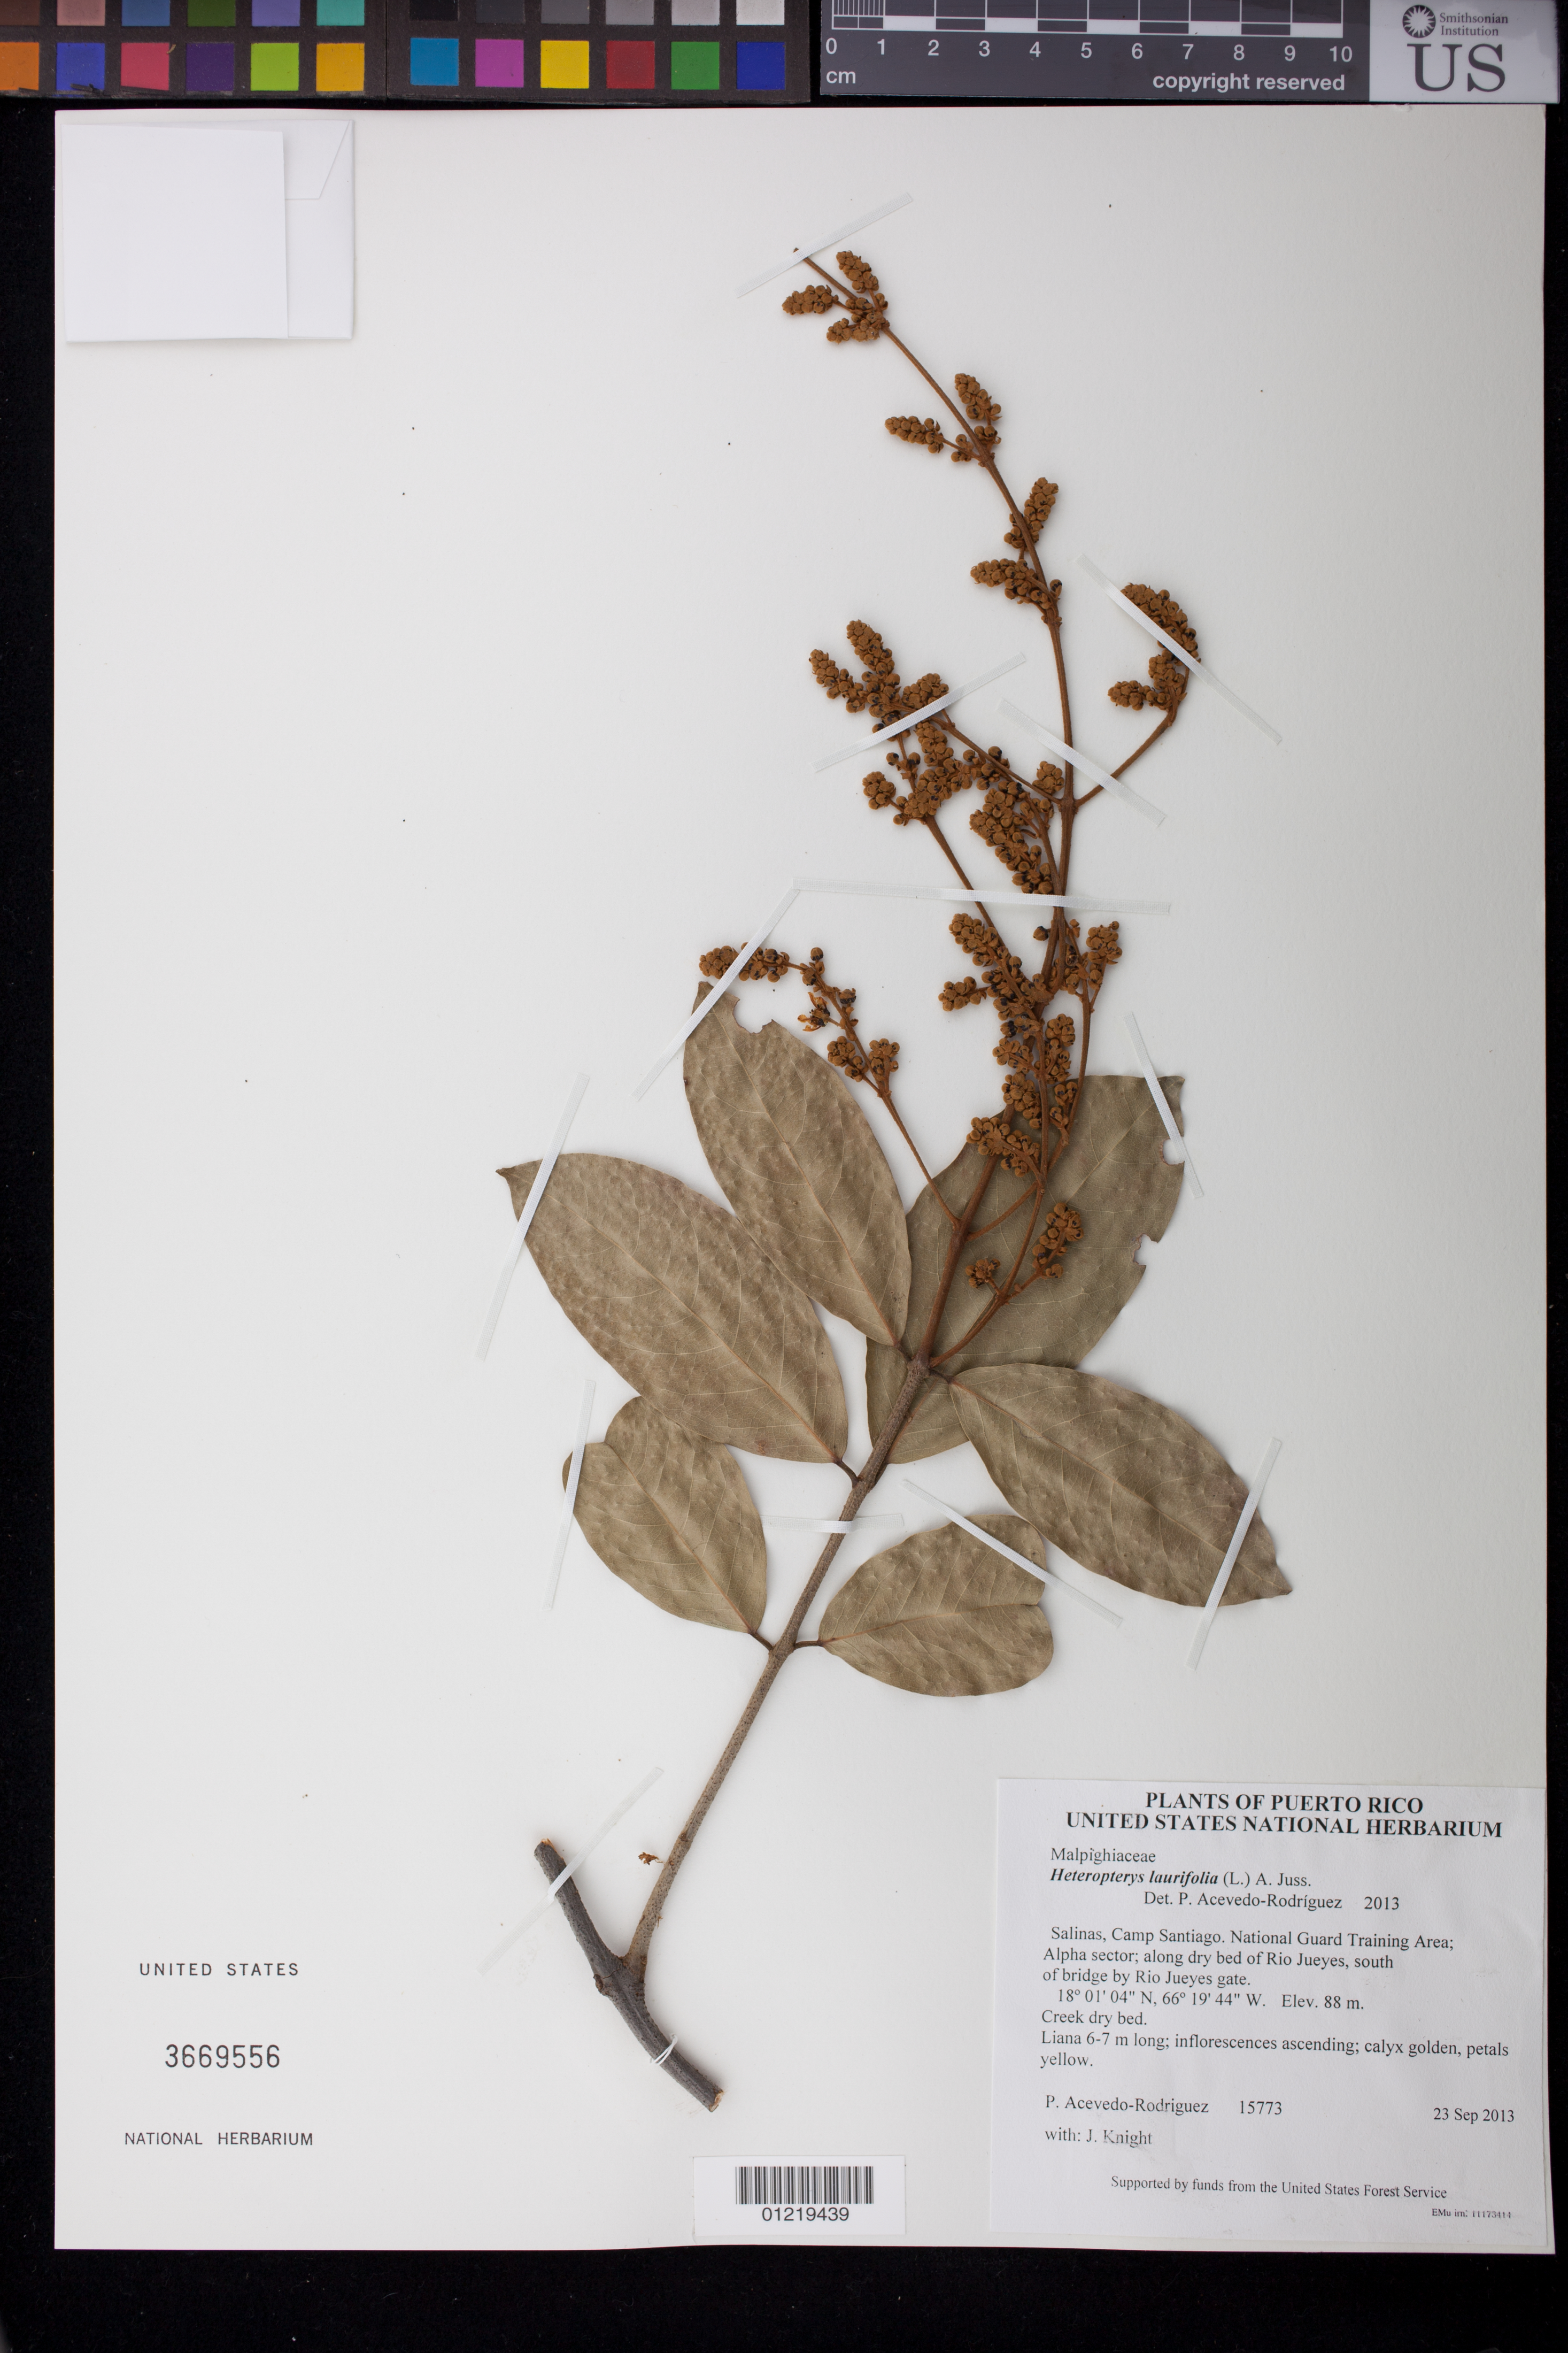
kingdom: Plantae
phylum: Tracheophyta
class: Magnoliopsida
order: Malpighiales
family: Malpighiaceae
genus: Heteropterys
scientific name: Heteropterys laurifolia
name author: (L.) A. Juss.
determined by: Acevedo-Rodríguez, P., (BOT), Smithsonian Institution - National Museum of Natural History (UNITED STATES)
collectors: P. Acevedo-Rodr. & J. Knight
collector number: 15773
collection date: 2013-09-23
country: Puerto Rico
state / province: Salinas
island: Puerto Rico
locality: Camp Santiago. National Guard Training Area; Alpha sector; along dry bed of Rio Jueyes, south of bridge by Rio Jueyes gate.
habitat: Creek dry bed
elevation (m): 88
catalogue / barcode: US 3669556